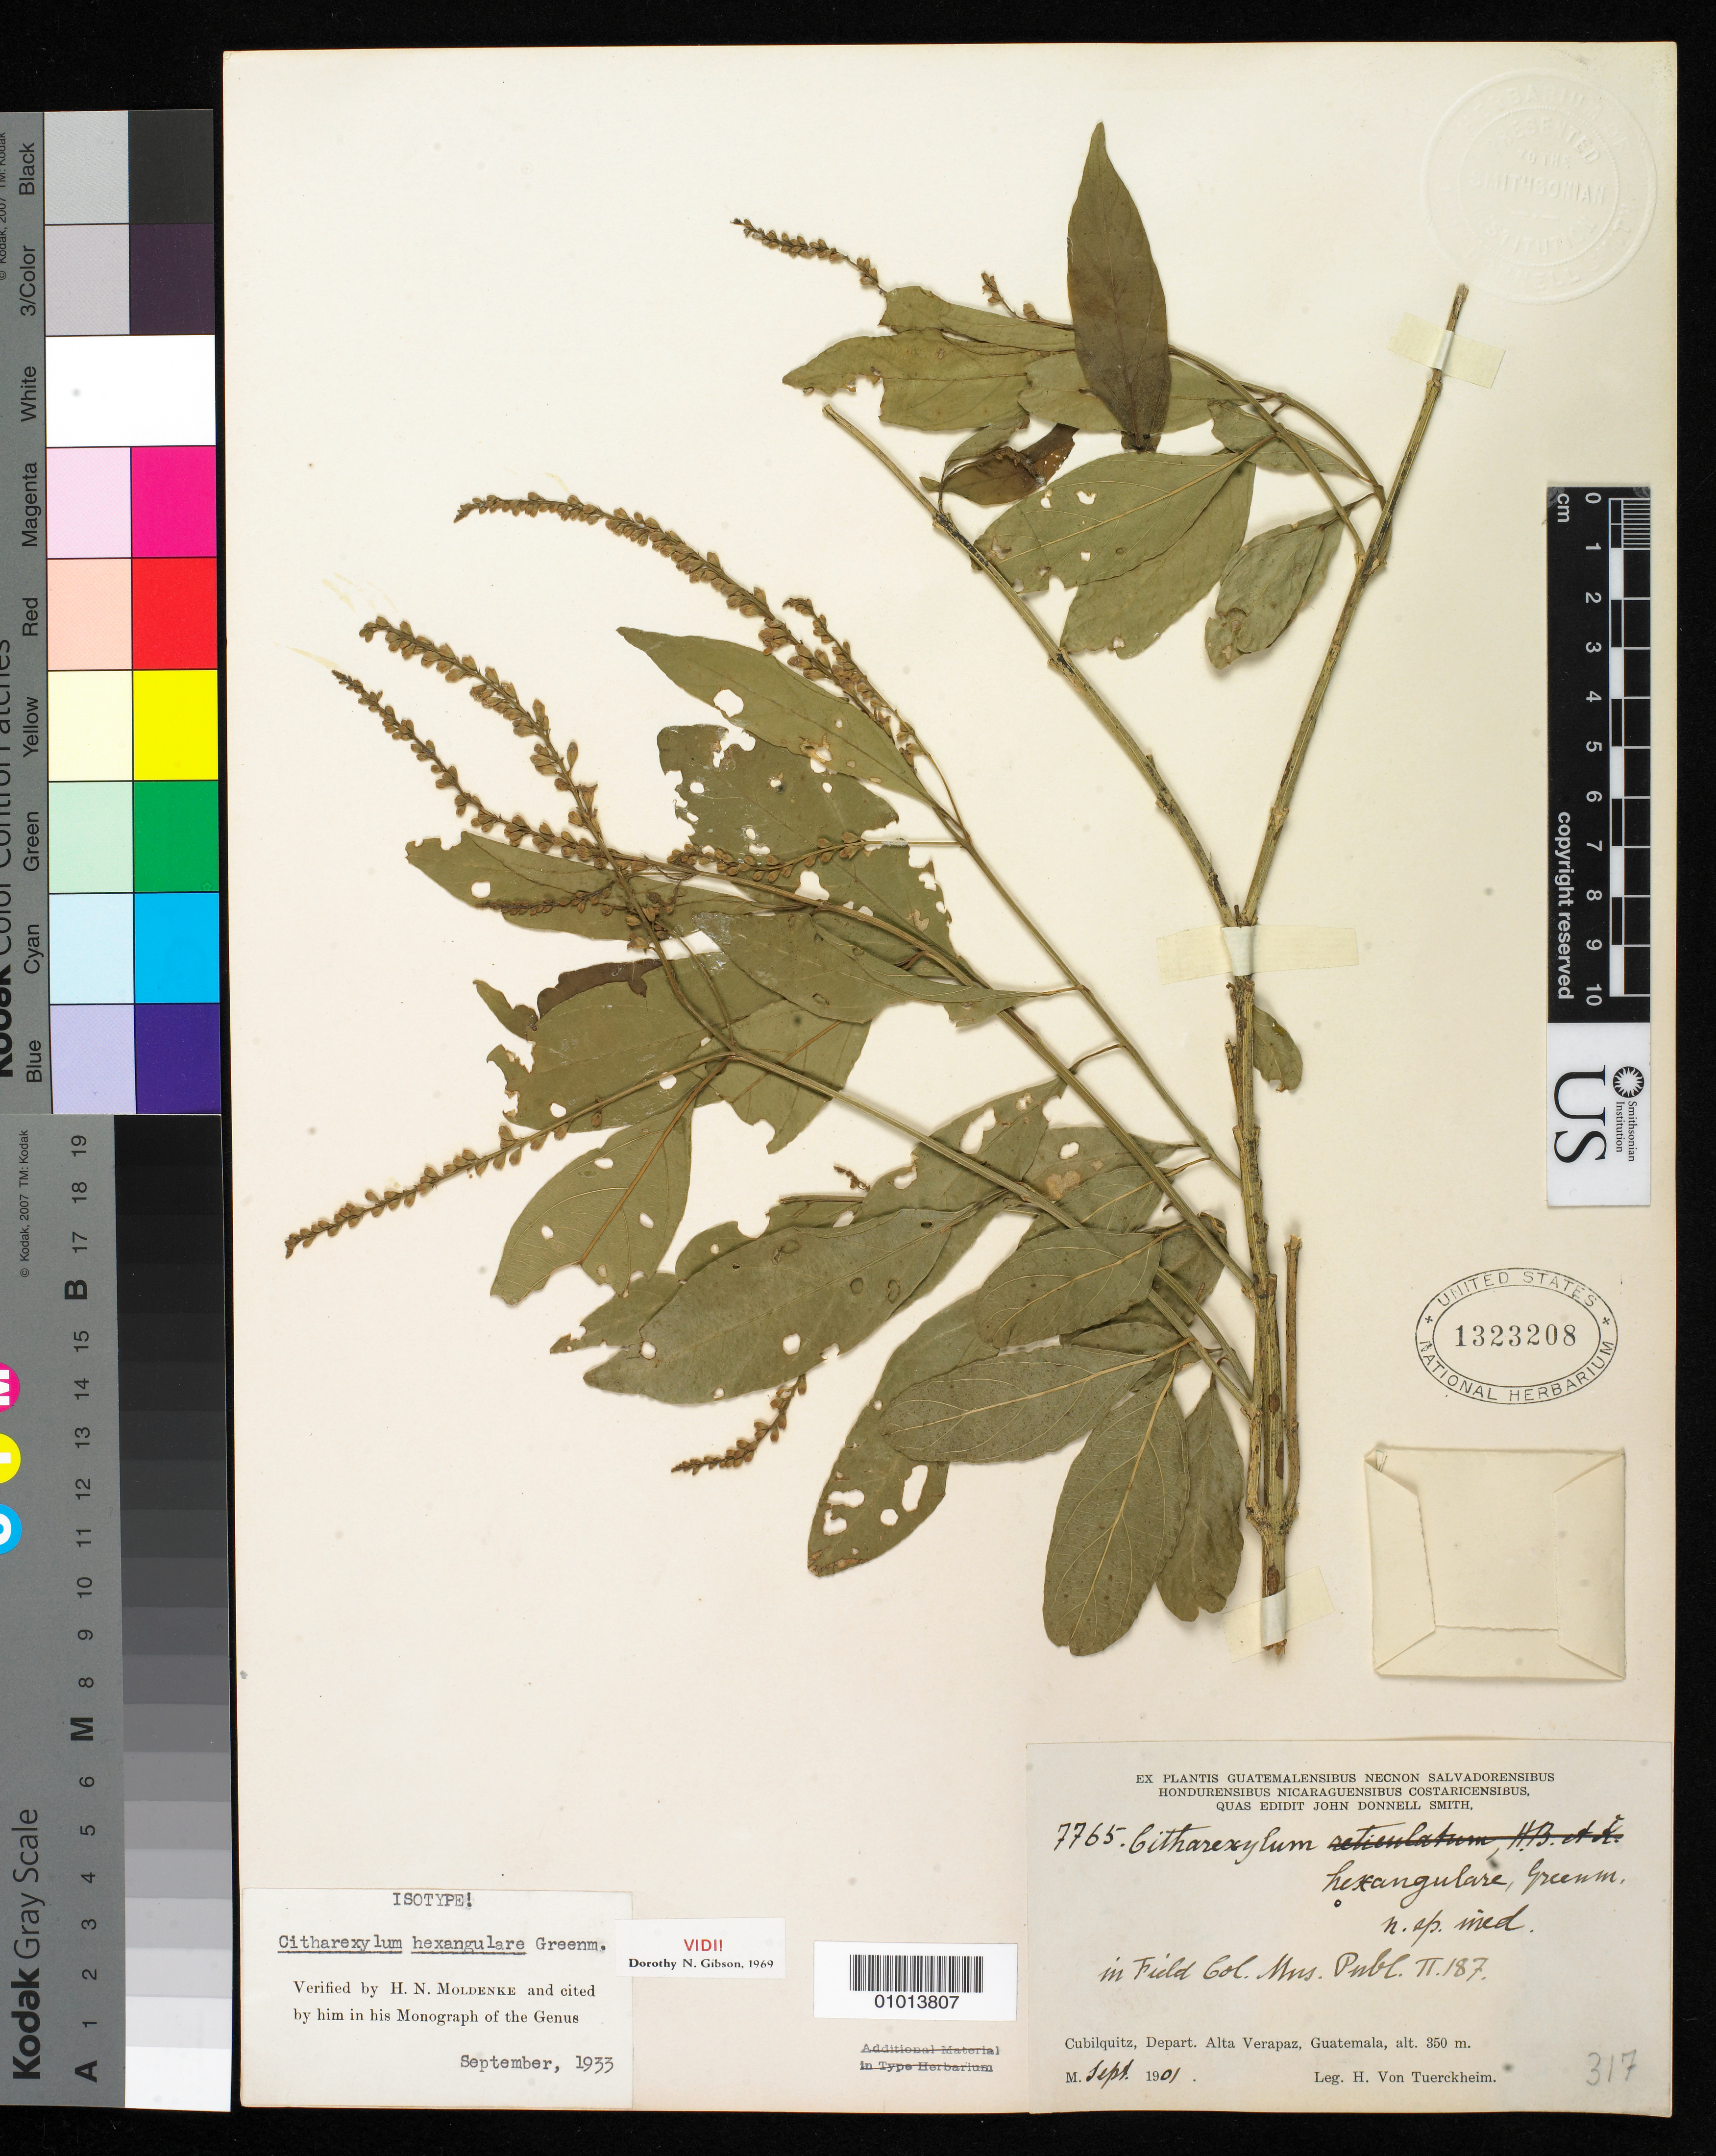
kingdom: Plantae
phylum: Tracheophyta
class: Magnoliopsida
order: Lamiales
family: Verbenaceae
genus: Citharexylum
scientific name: Citharexylum hexangulare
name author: Greenm.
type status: Type Collection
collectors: H. von Türckheim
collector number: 7765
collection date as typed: Sep 1901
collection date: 1901-09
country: Guatemala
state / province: Alta Verapaz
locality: Cubilqiutz.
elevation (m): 350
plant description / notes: Specimen ex John Donnell Smith herbarium.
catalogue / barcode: US 1323208